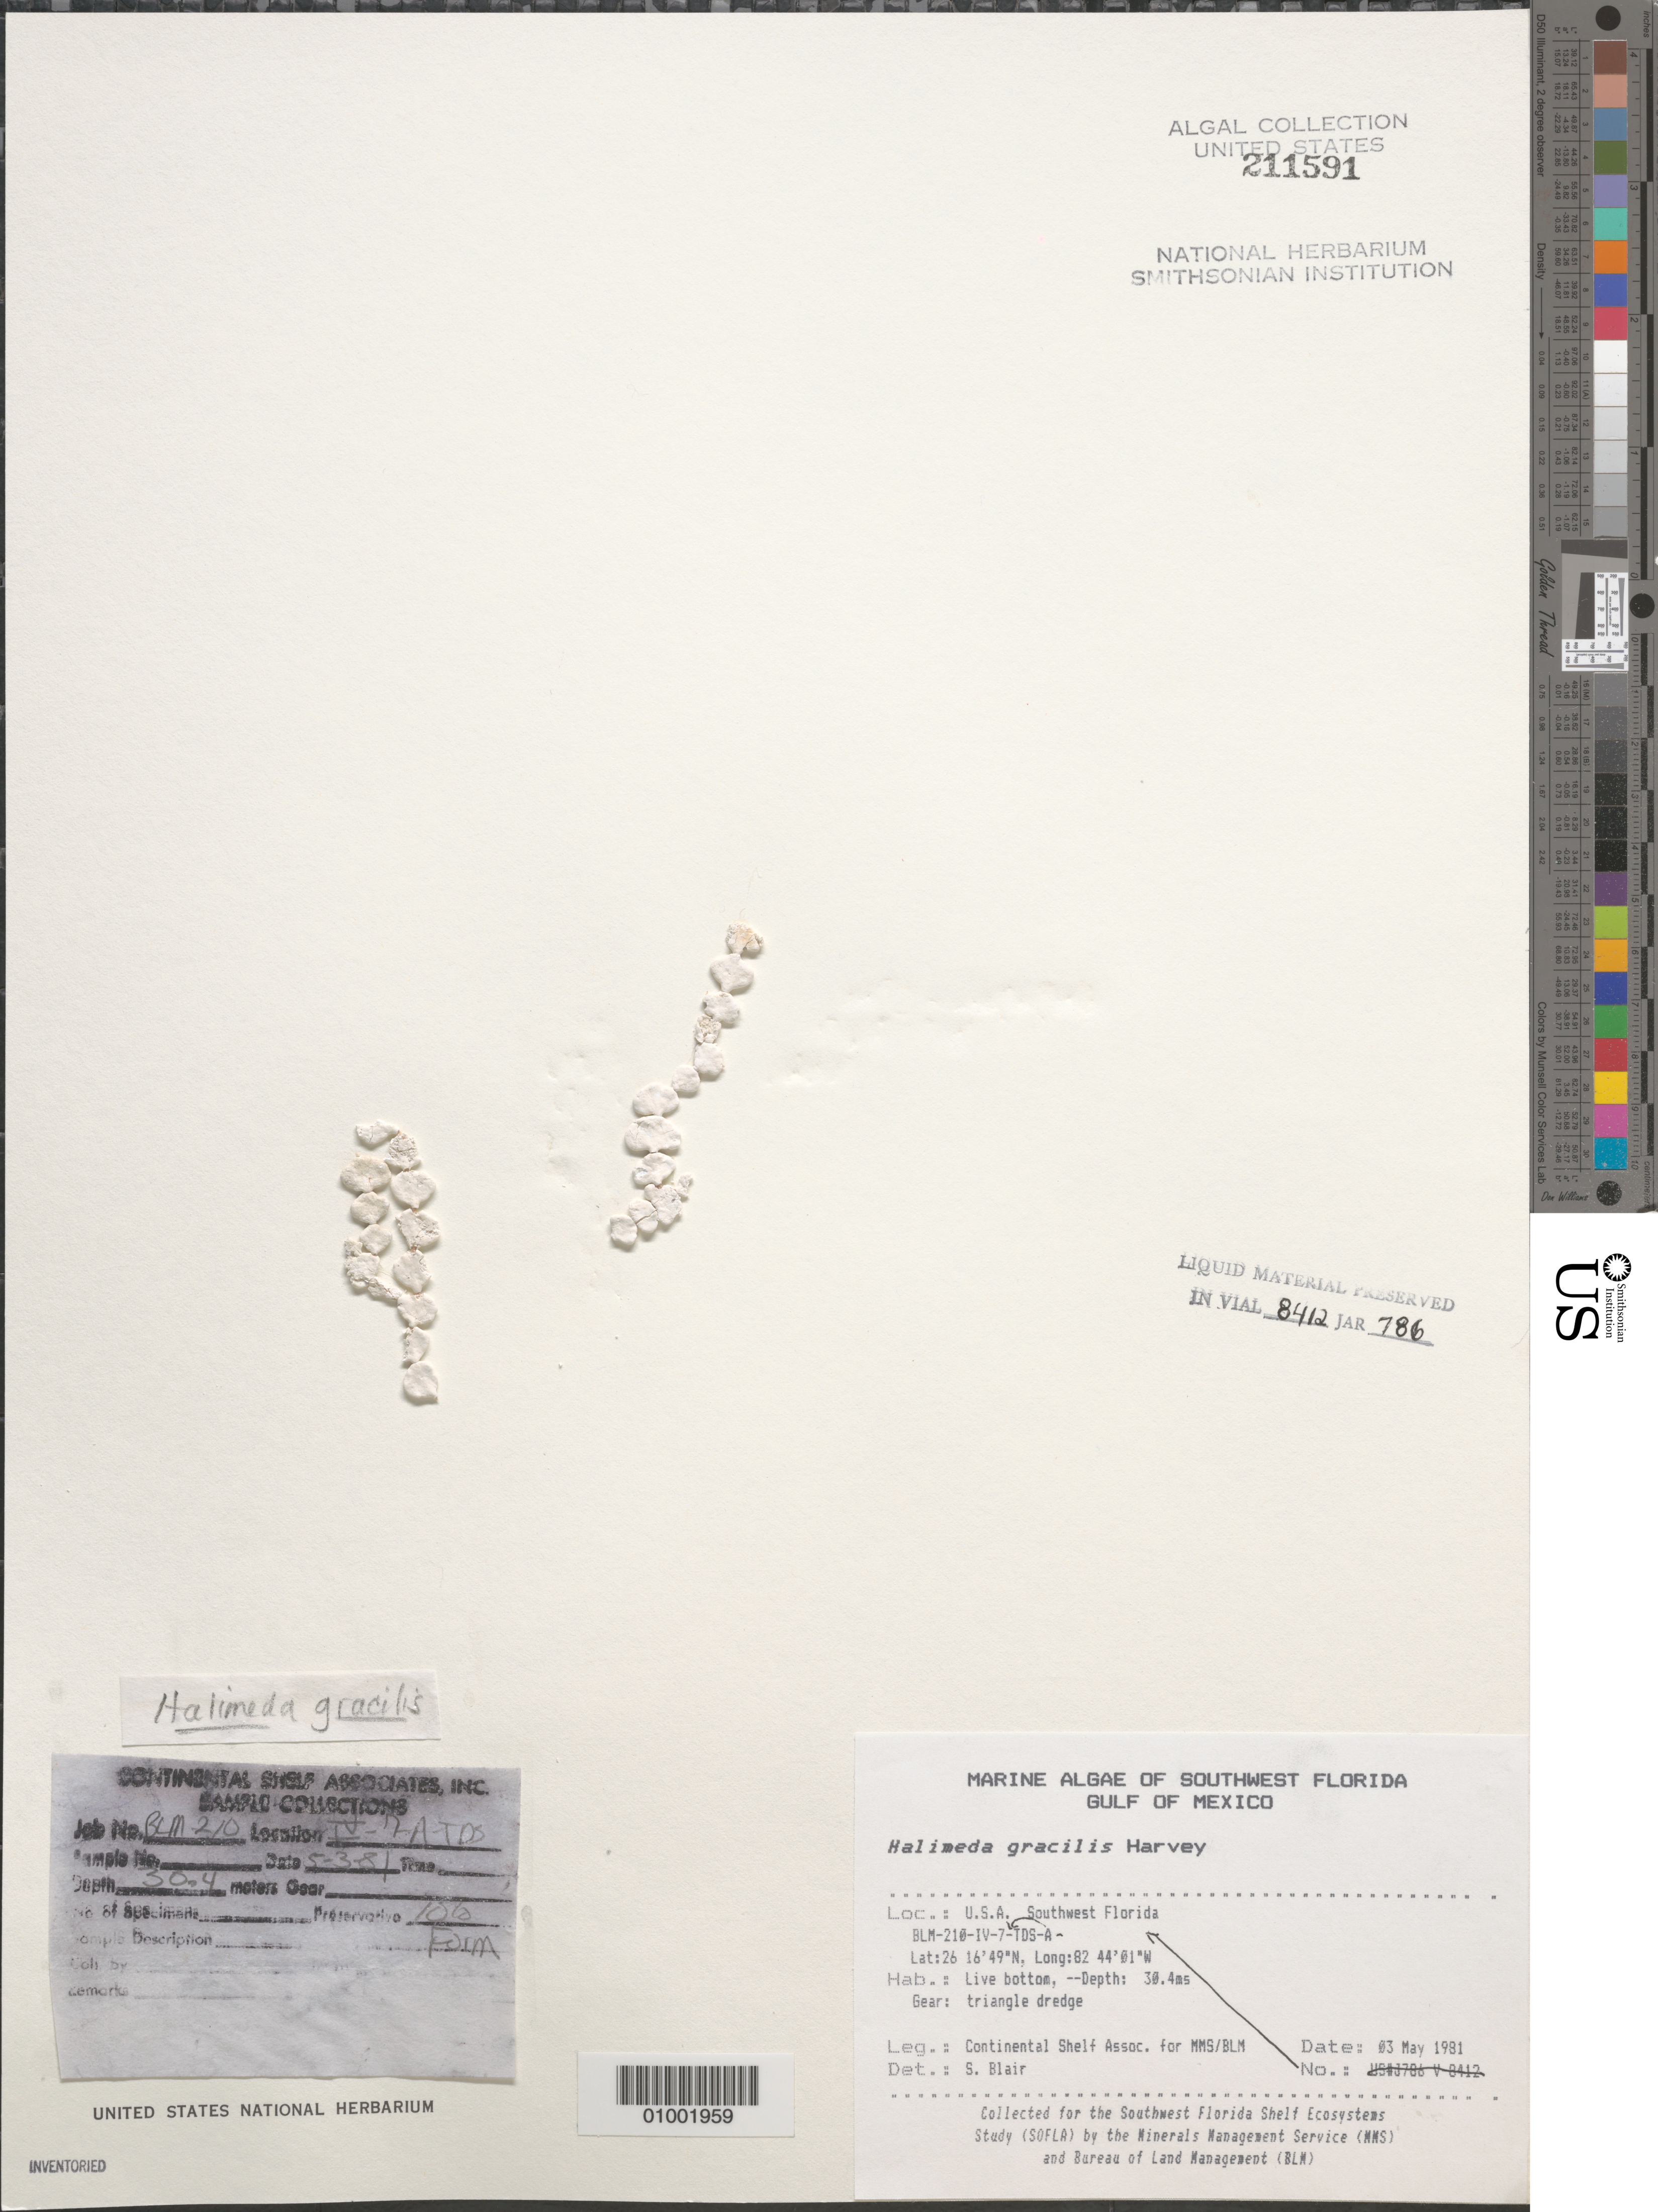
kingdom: Plantae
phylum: Chlorophyta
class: Ulvophyceae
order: Bryopsidales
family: Halimedaceae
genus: Halimeda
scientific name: Halimeda gracilis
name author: Harv. ex J. Agardh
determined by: Blair, S. M.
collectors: Continental Shelf Associates for the MMS/BLM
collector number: BLM-210-IV-7-A-TDS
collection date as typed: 03 May 1981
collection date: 1981-05-03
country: United States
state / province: Florida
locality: Gulf of Mexico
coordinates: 26 16'49"N, 82 44'01"W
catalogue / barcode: US 211591